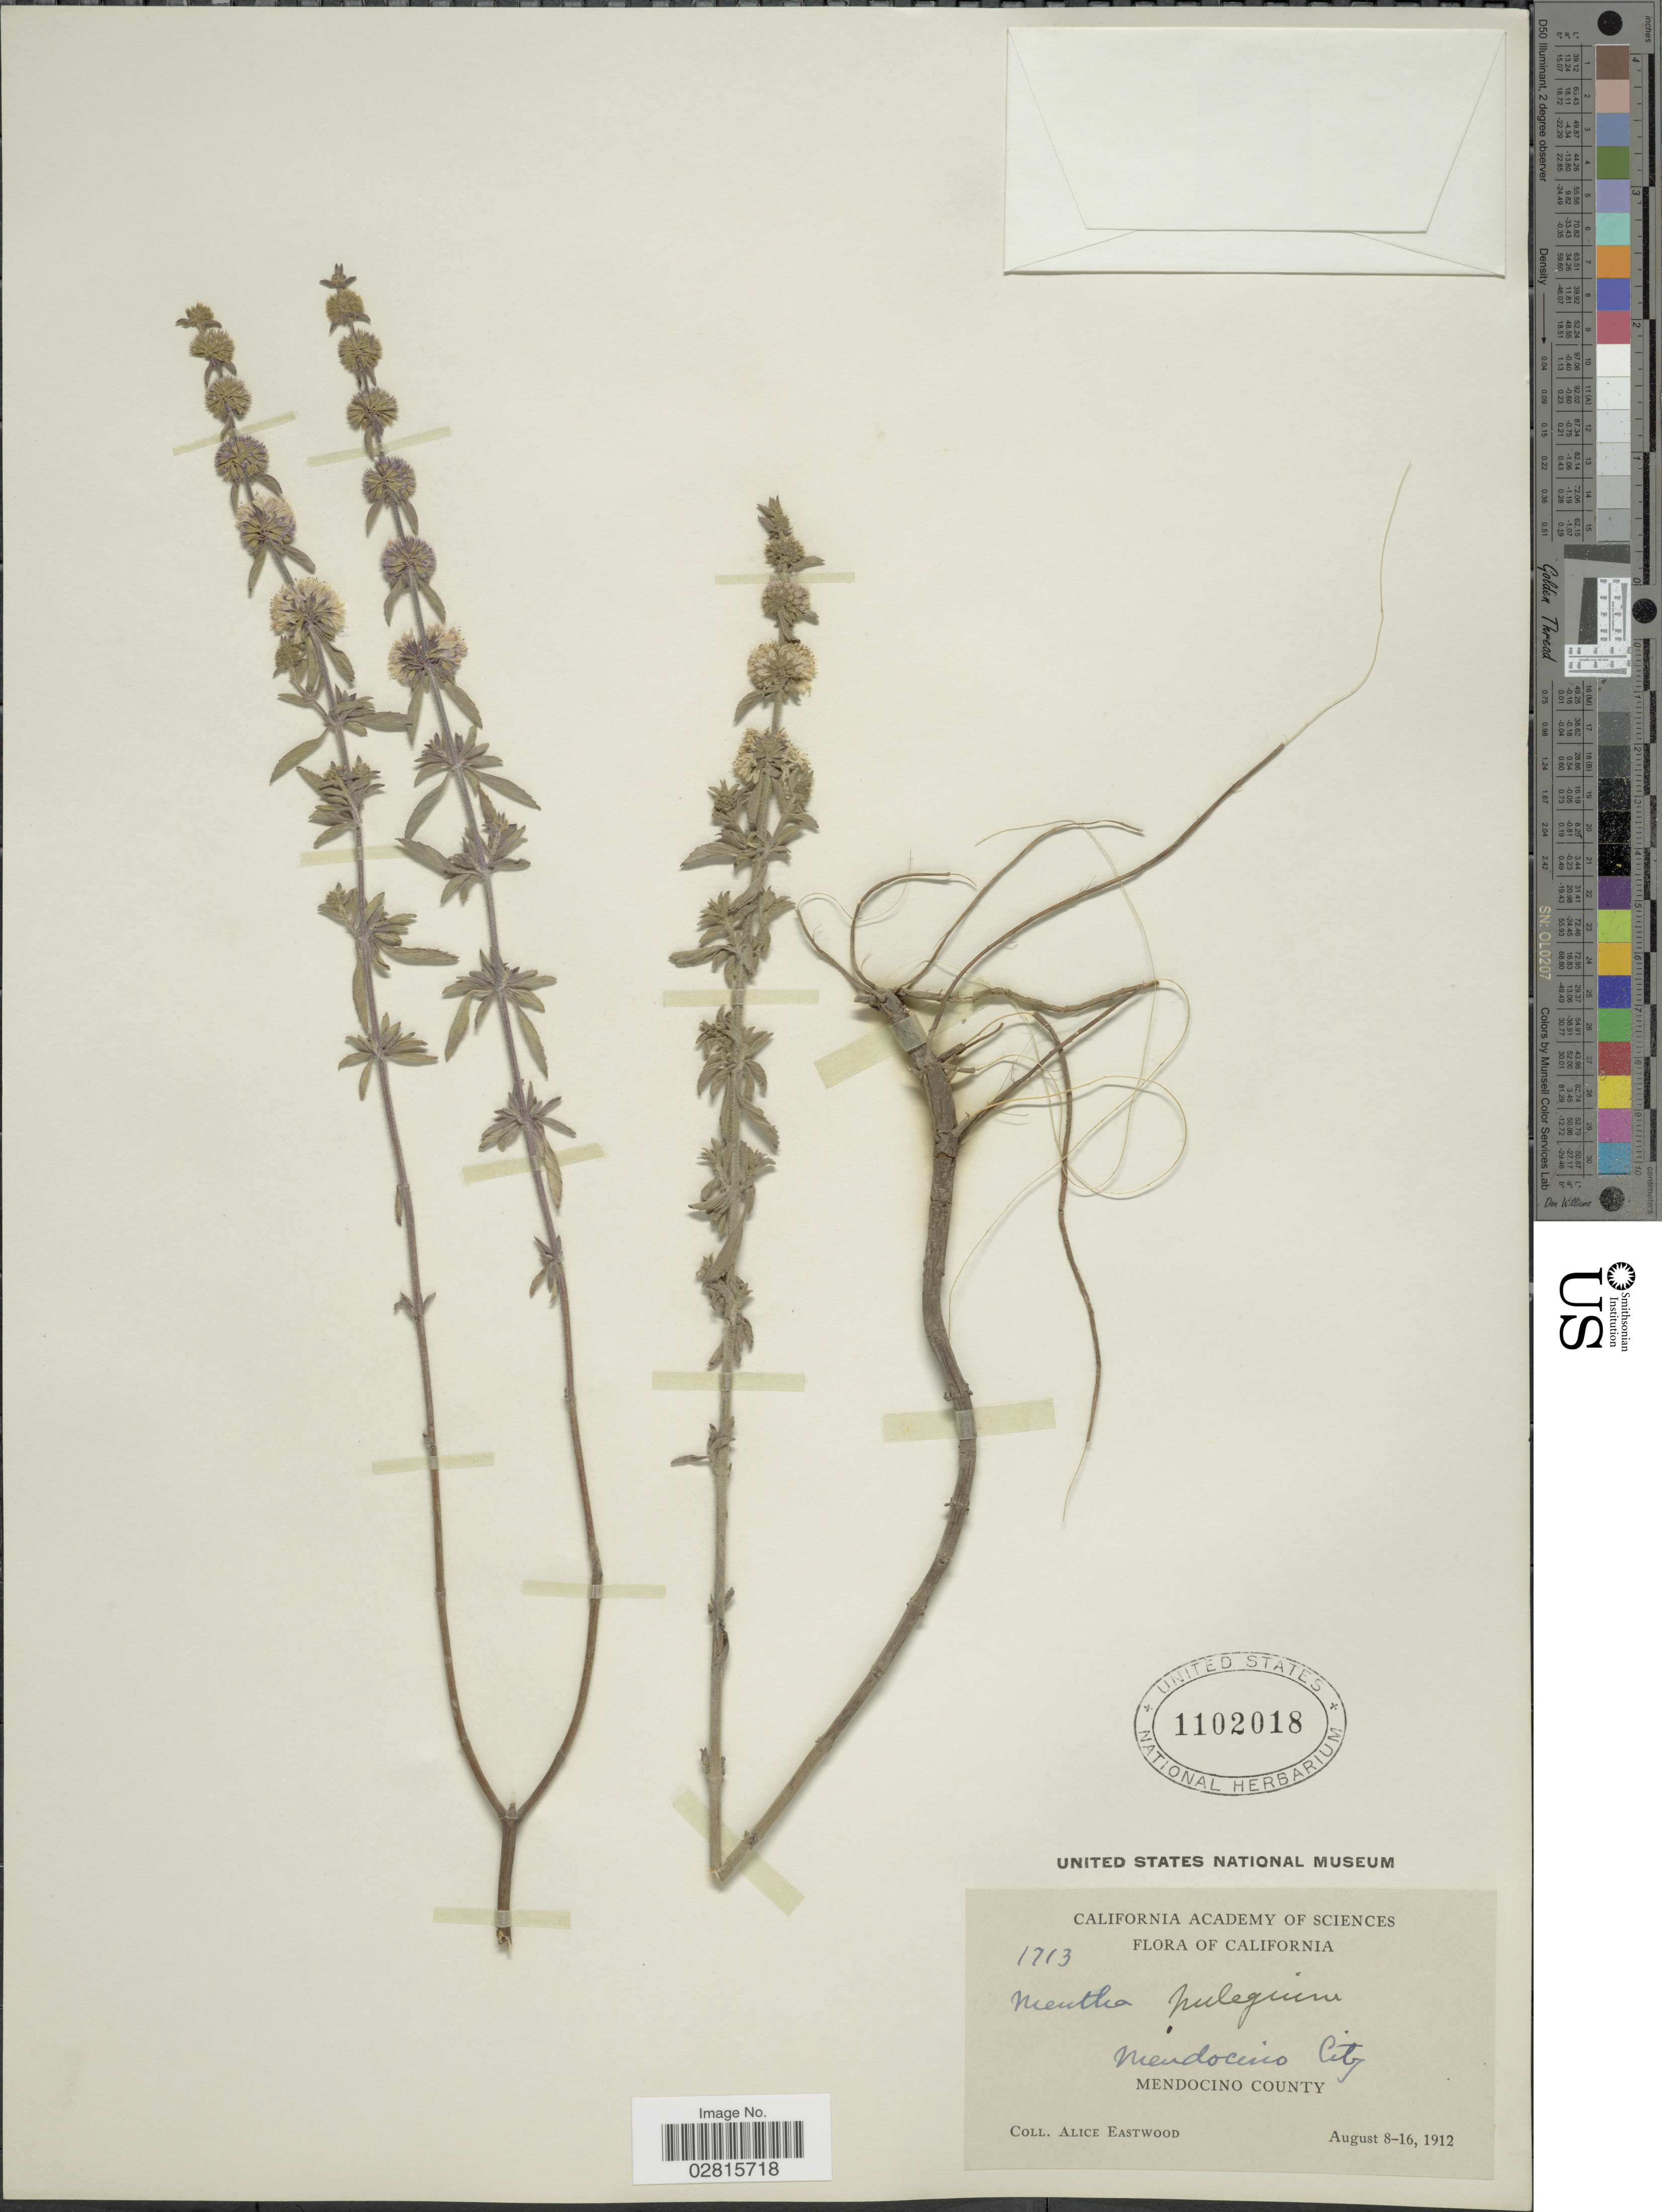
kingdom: Plantae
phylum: Tracheophyta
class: Magnoliopsida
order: Lamiales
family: Lamiaceae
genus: Mentha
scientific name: Mentha pulegium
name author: L.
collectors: A. Eastwood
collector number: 1713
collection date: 1912-08-08/1912-08-16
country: United States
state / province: California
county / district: Mendocino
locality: Mendocino City, Mendocino County.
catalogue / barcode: US 1102018